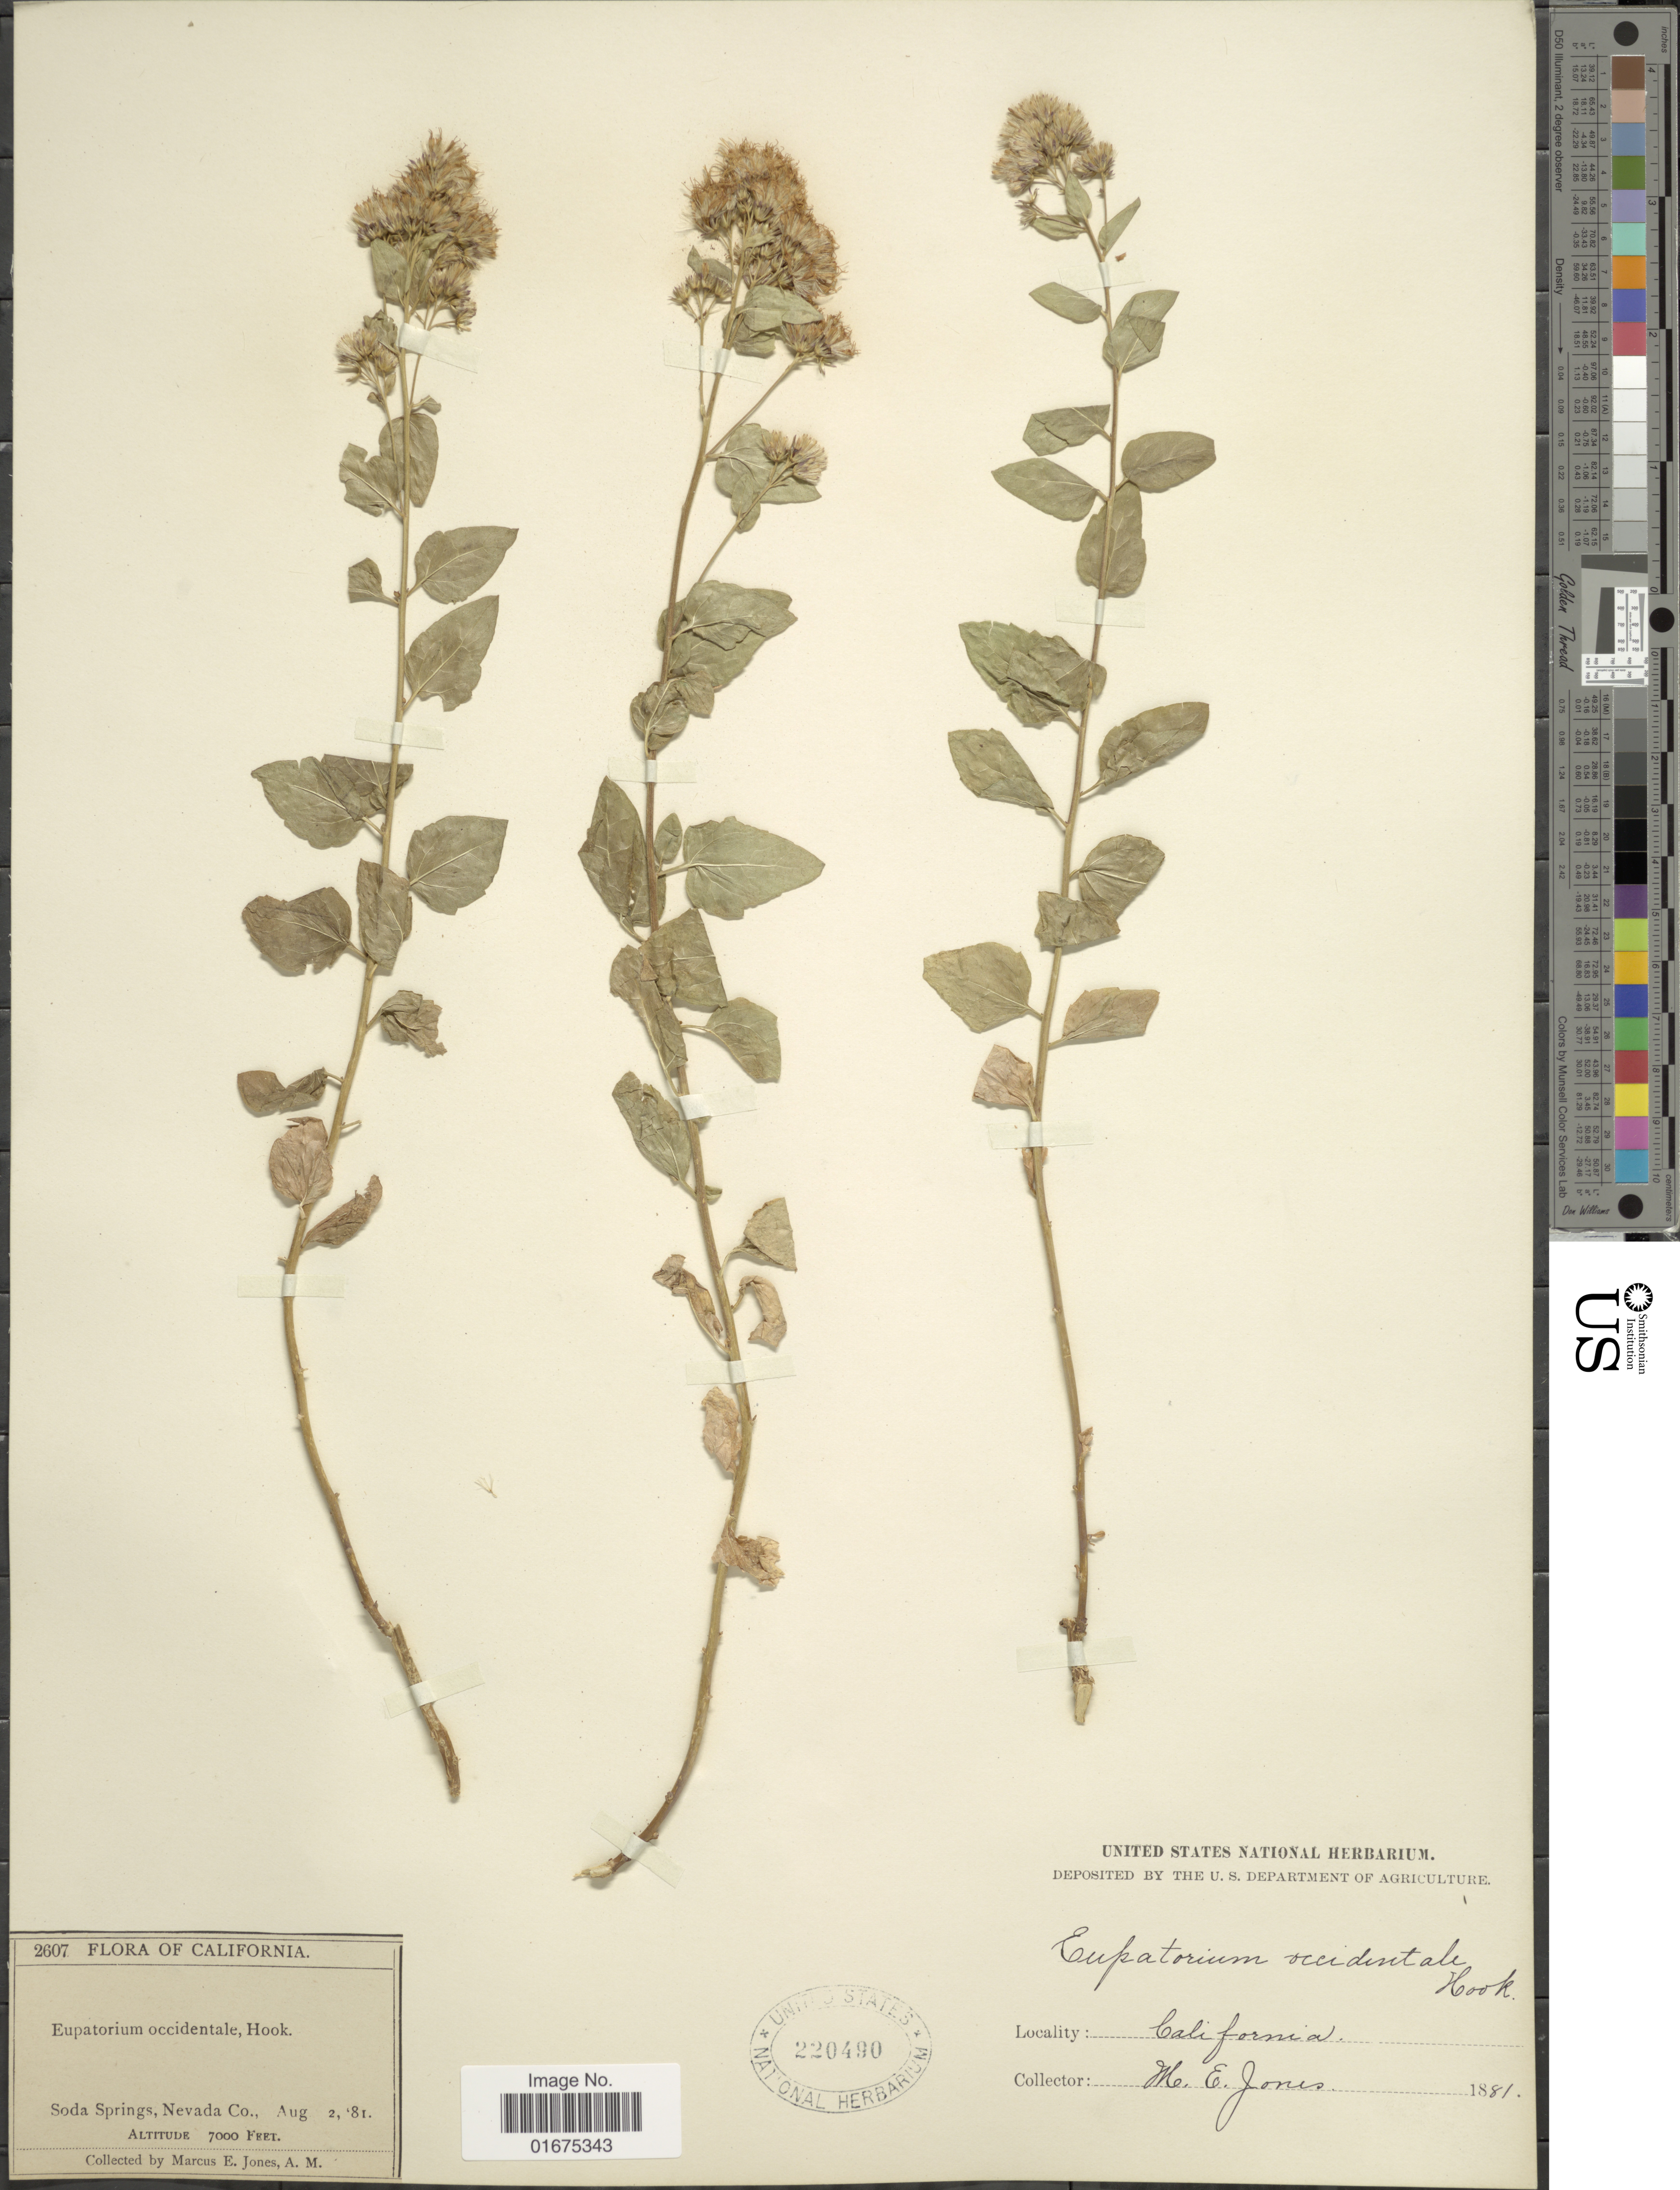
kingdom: Plantae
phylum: Tracheophyta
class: Magnoliopsida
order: Asterales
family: Asteraceae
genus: Ageratina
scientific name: Ageratina occidentalis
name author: (Hook.) R.M. King & H. Rob.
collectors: M. E. Jones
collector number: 2607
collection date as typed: Transcribed d/m/y: 2/8/81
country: United States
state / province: California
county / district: Nevada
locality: Soda Springs, Nevada Co.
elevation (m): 2134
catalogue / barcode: US 220490